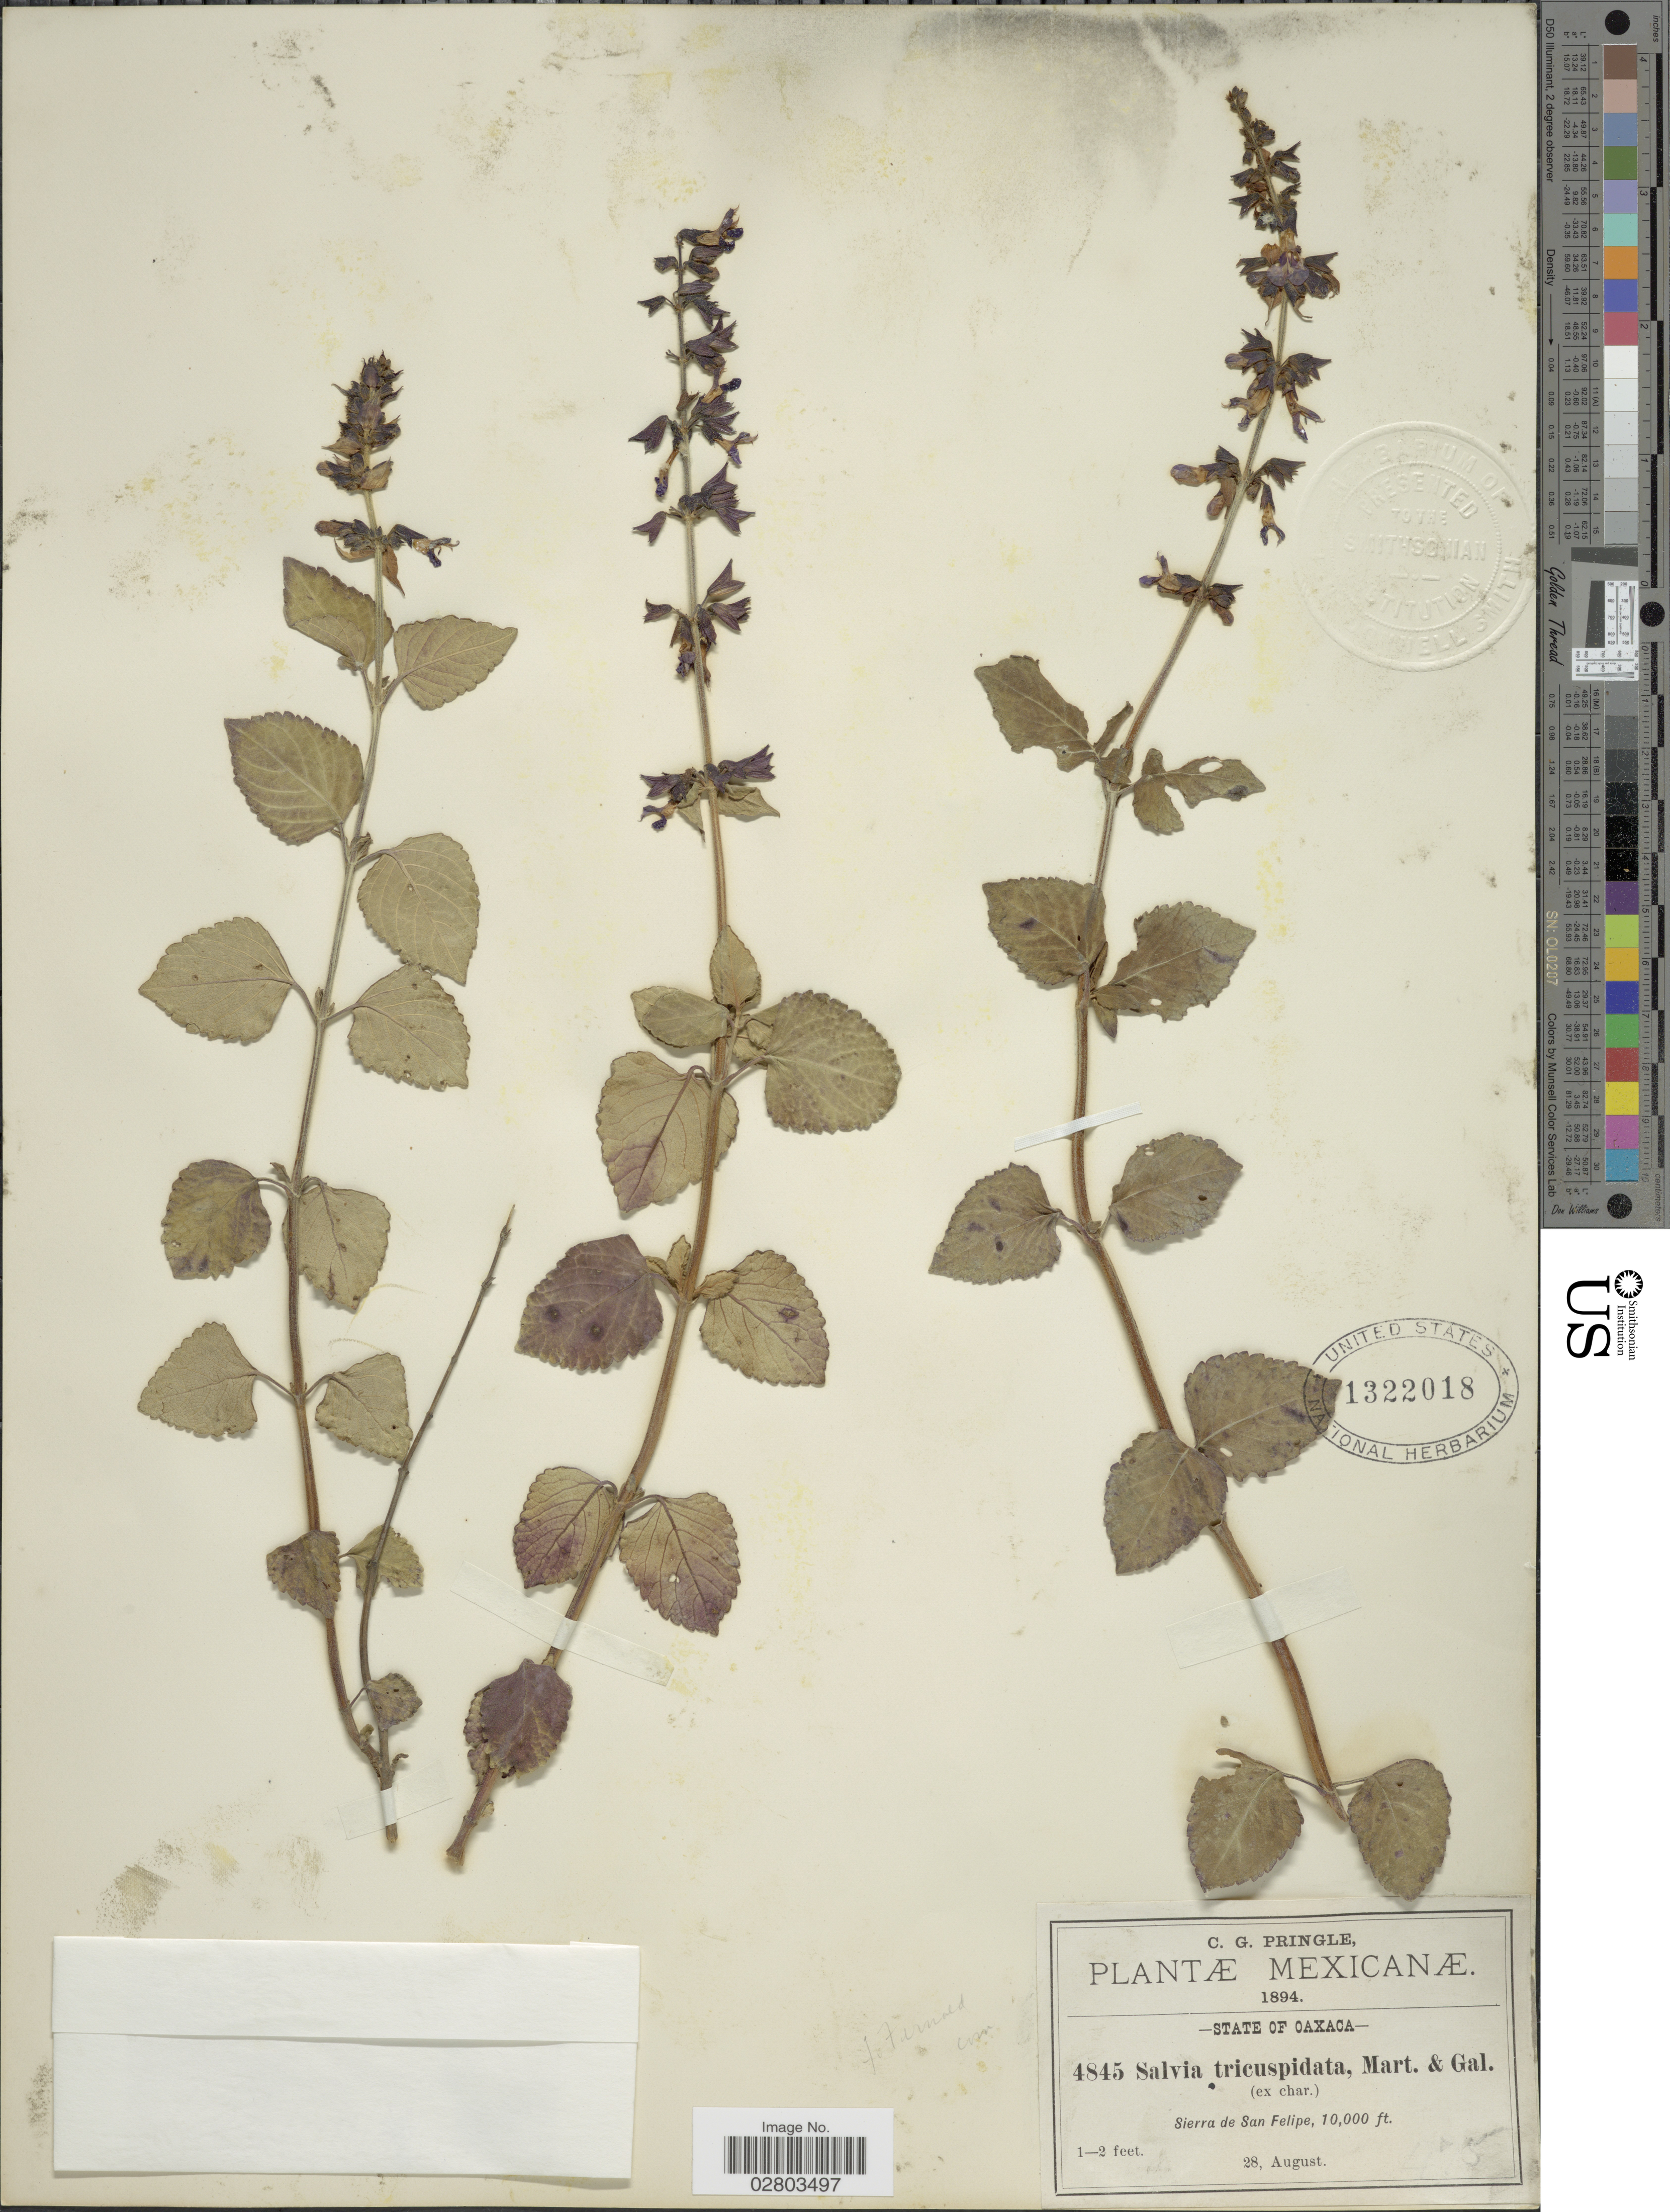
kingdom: Plantae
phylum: Tracheophyta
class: Magnoliopsida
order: Lamiales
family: Lamiaceae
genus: Salvia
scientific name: Salvia tricuspidata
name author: M. Martens & Galeotti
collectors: C. G. Pringle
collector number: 4845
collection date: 1894-08-28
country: Mexico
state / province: Oaxaca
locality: Sierra de San Felipe.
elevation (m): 3048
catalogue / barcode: US 1322018